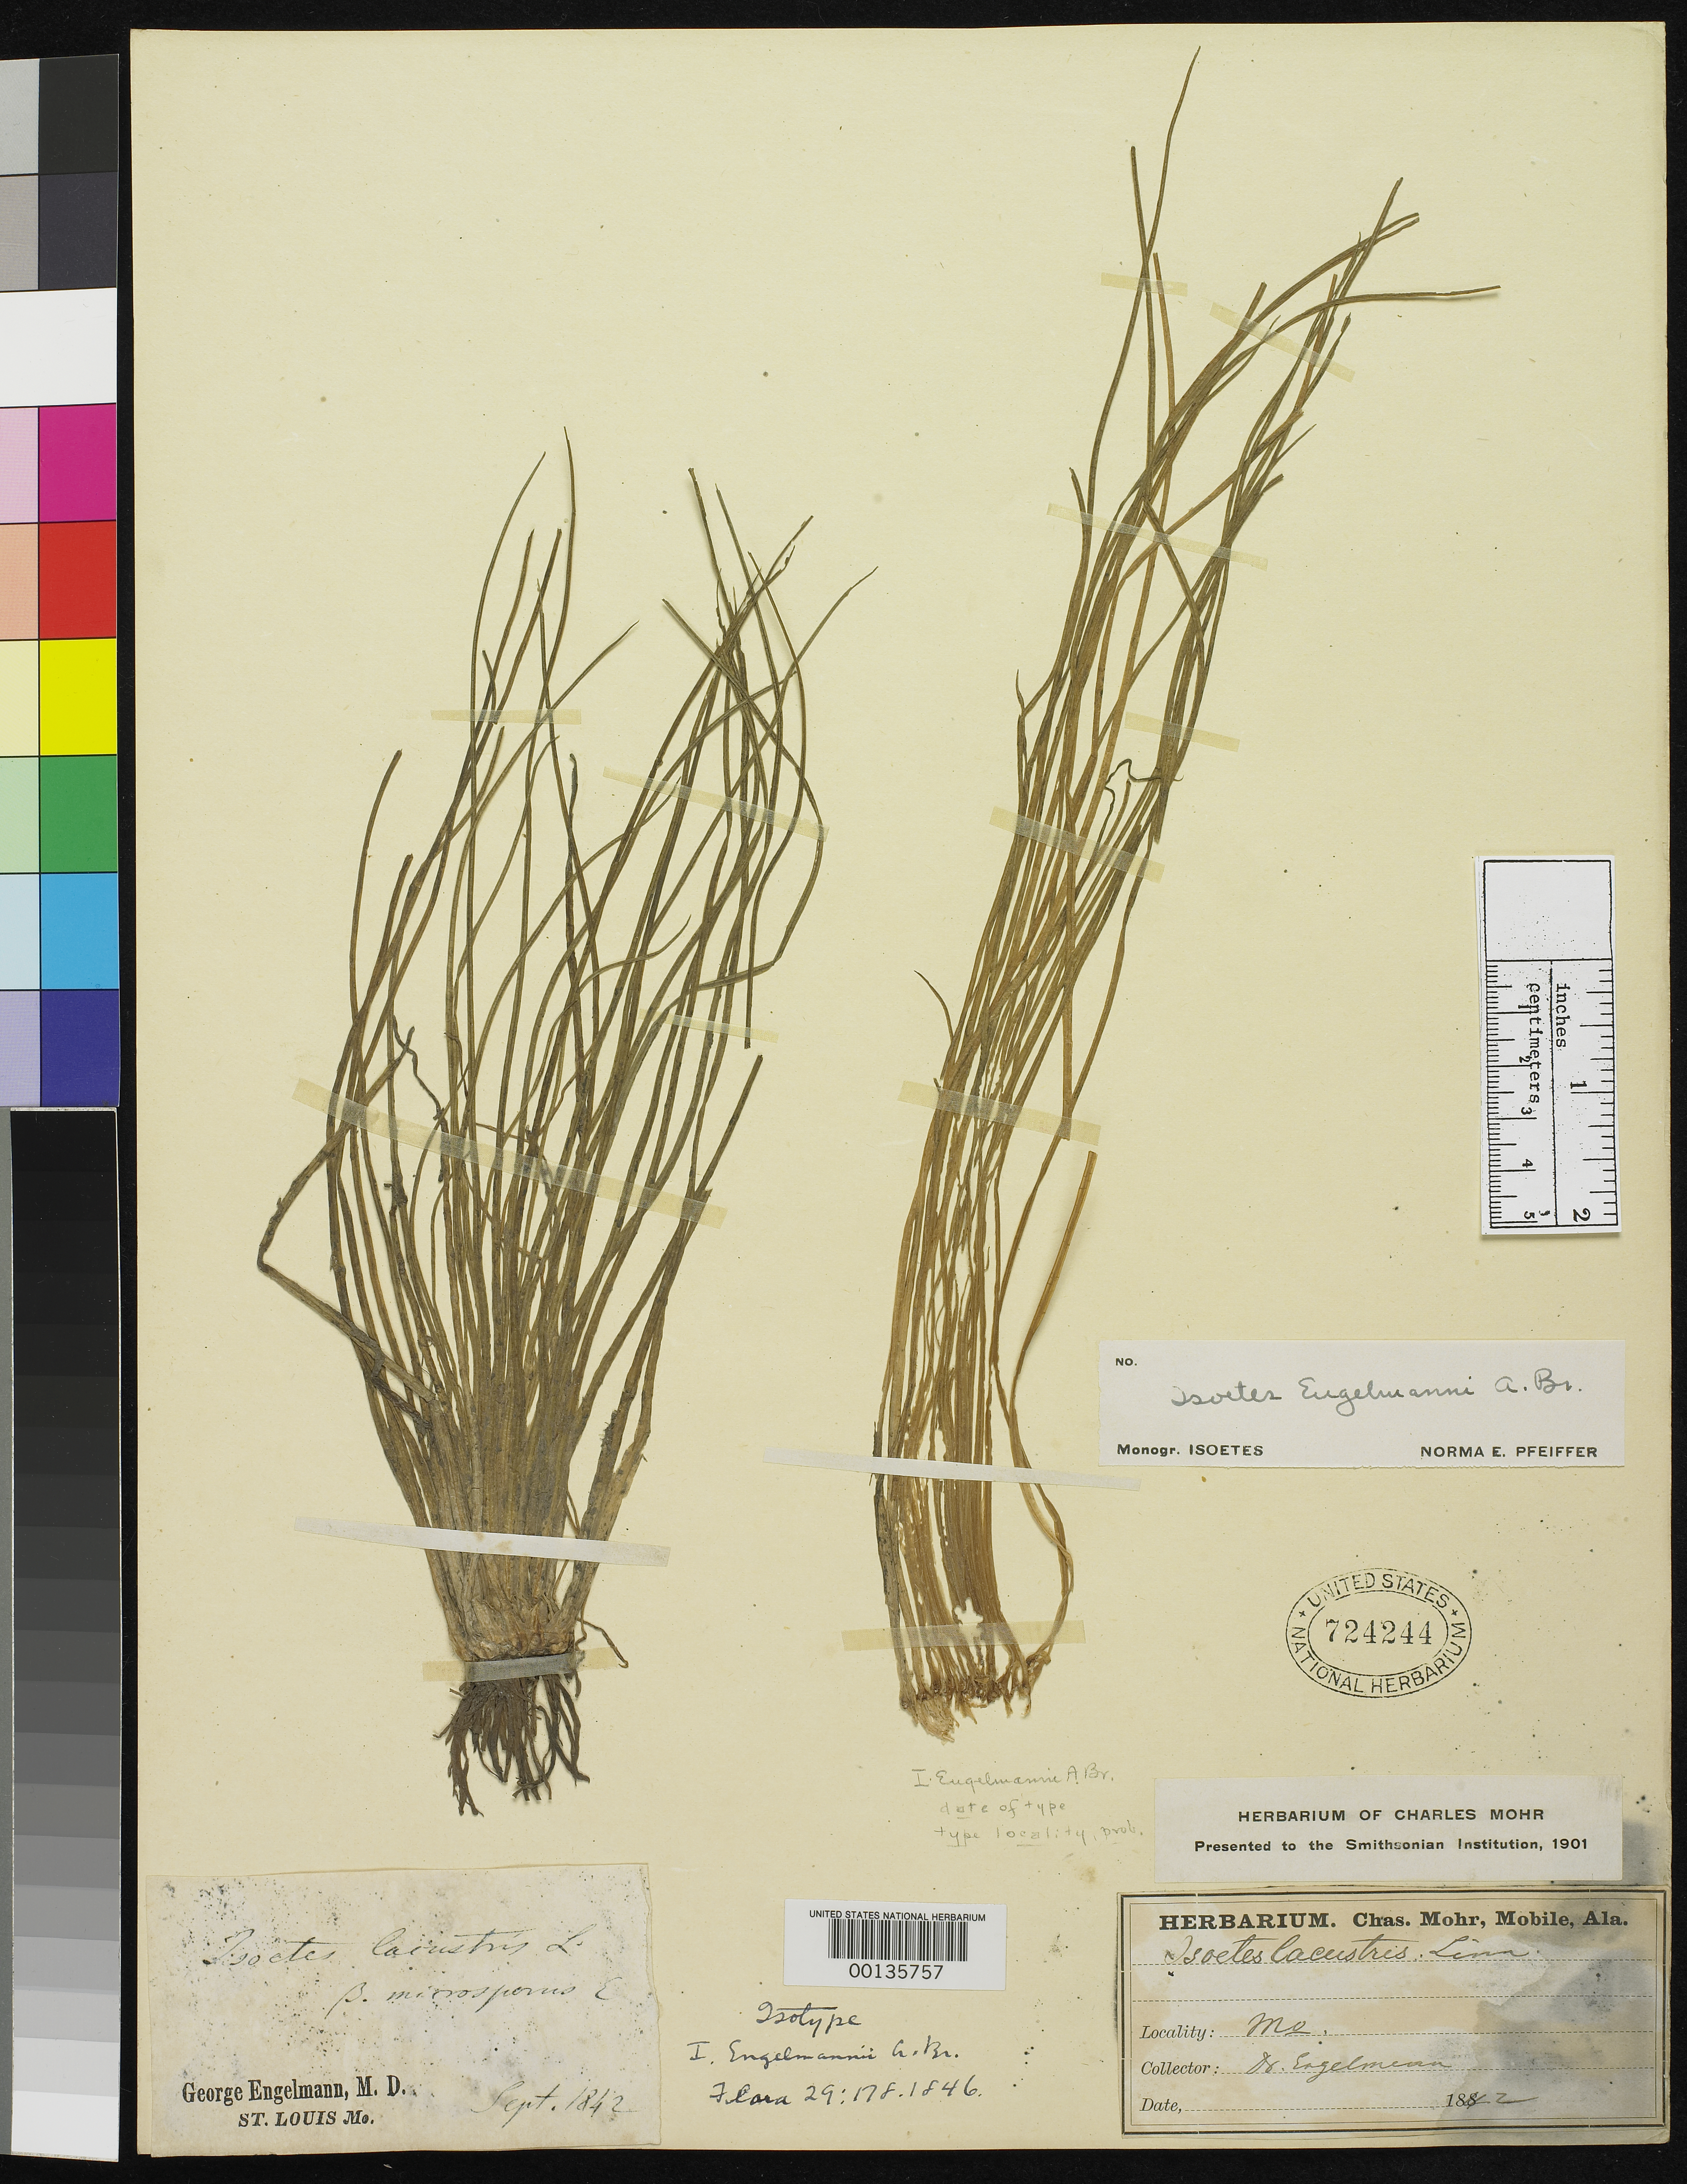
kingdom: Plantae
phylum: Tracheophyta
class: Lycopodiopsida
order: Isoetales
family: Isoetaceae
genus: Isoetes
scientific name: Isoetes engelmannii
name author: A. Braun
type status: Type Collection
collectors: G. Engelmann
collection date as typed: Sep 1842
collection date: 1842-09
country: United States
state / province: Missouri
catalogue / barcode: US 724244